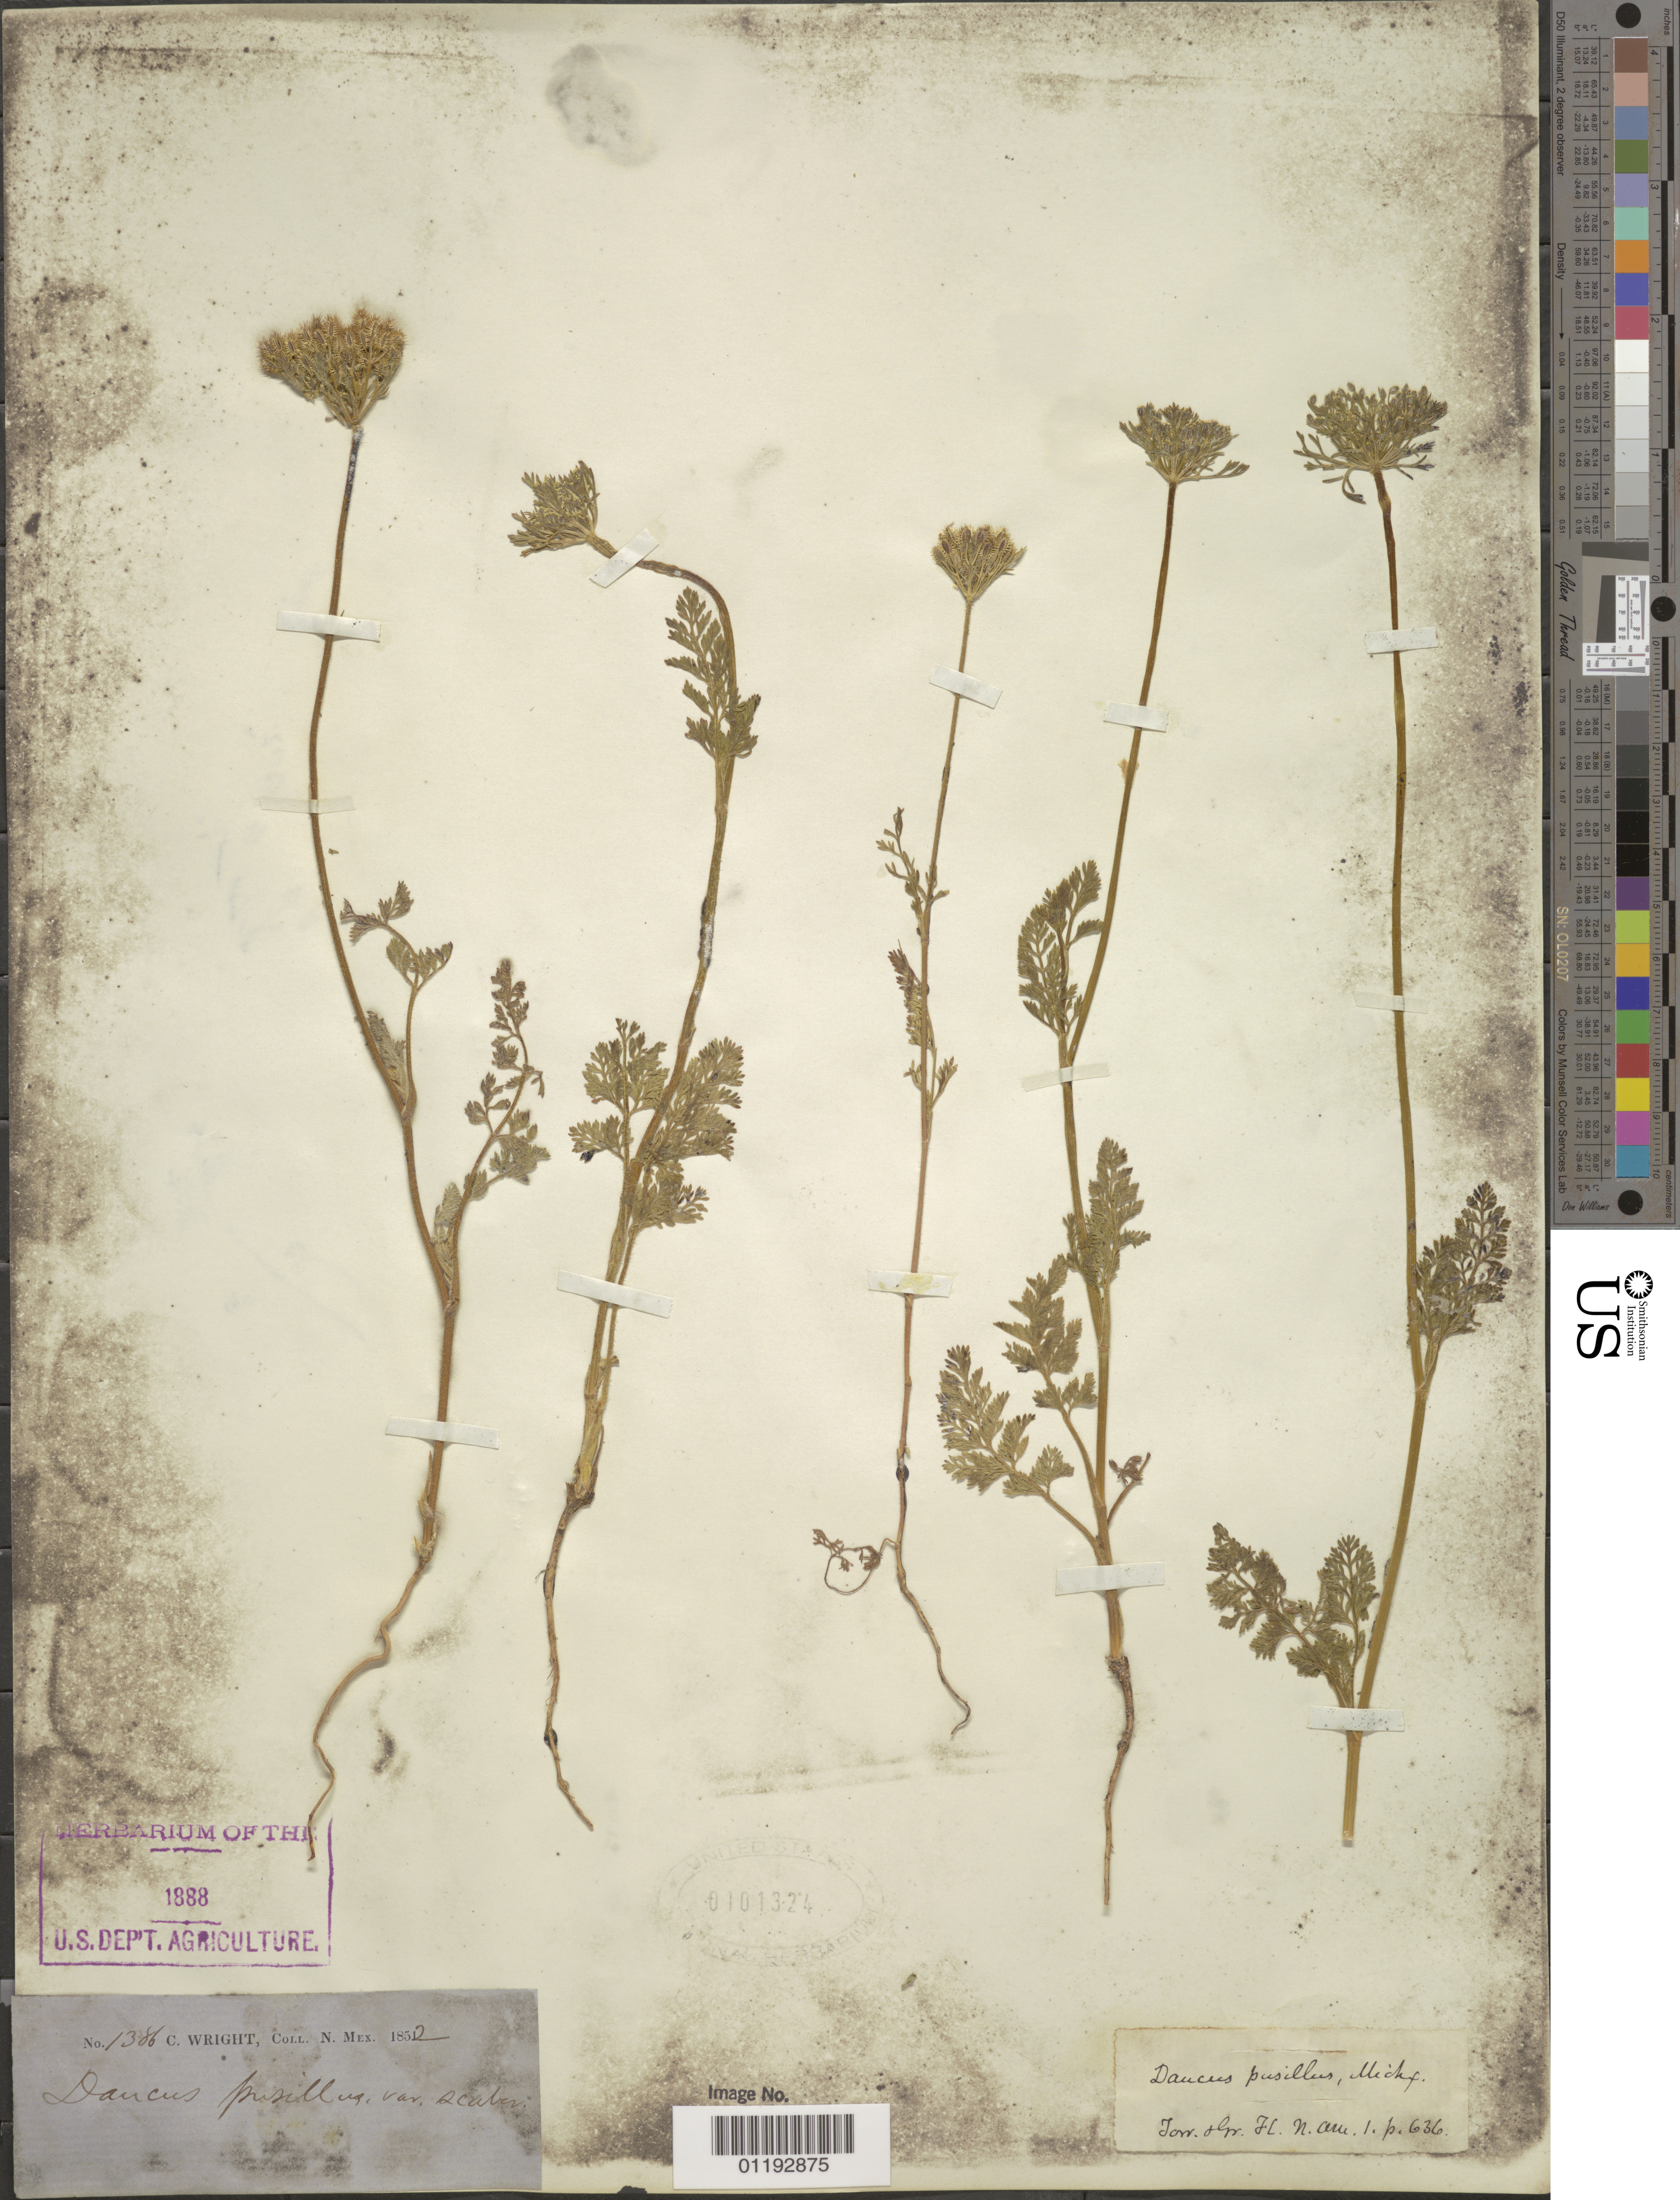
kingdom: Plantae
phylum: Tracheophyta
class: Magnoliopsida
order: Apiales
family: Apiaceae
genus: Daucus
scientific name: Daucus pusillus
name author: Michx.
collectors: C. Wright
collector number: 1386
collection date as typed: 1852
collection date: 1852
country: United States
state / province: New Mexico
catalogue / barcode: US 101324